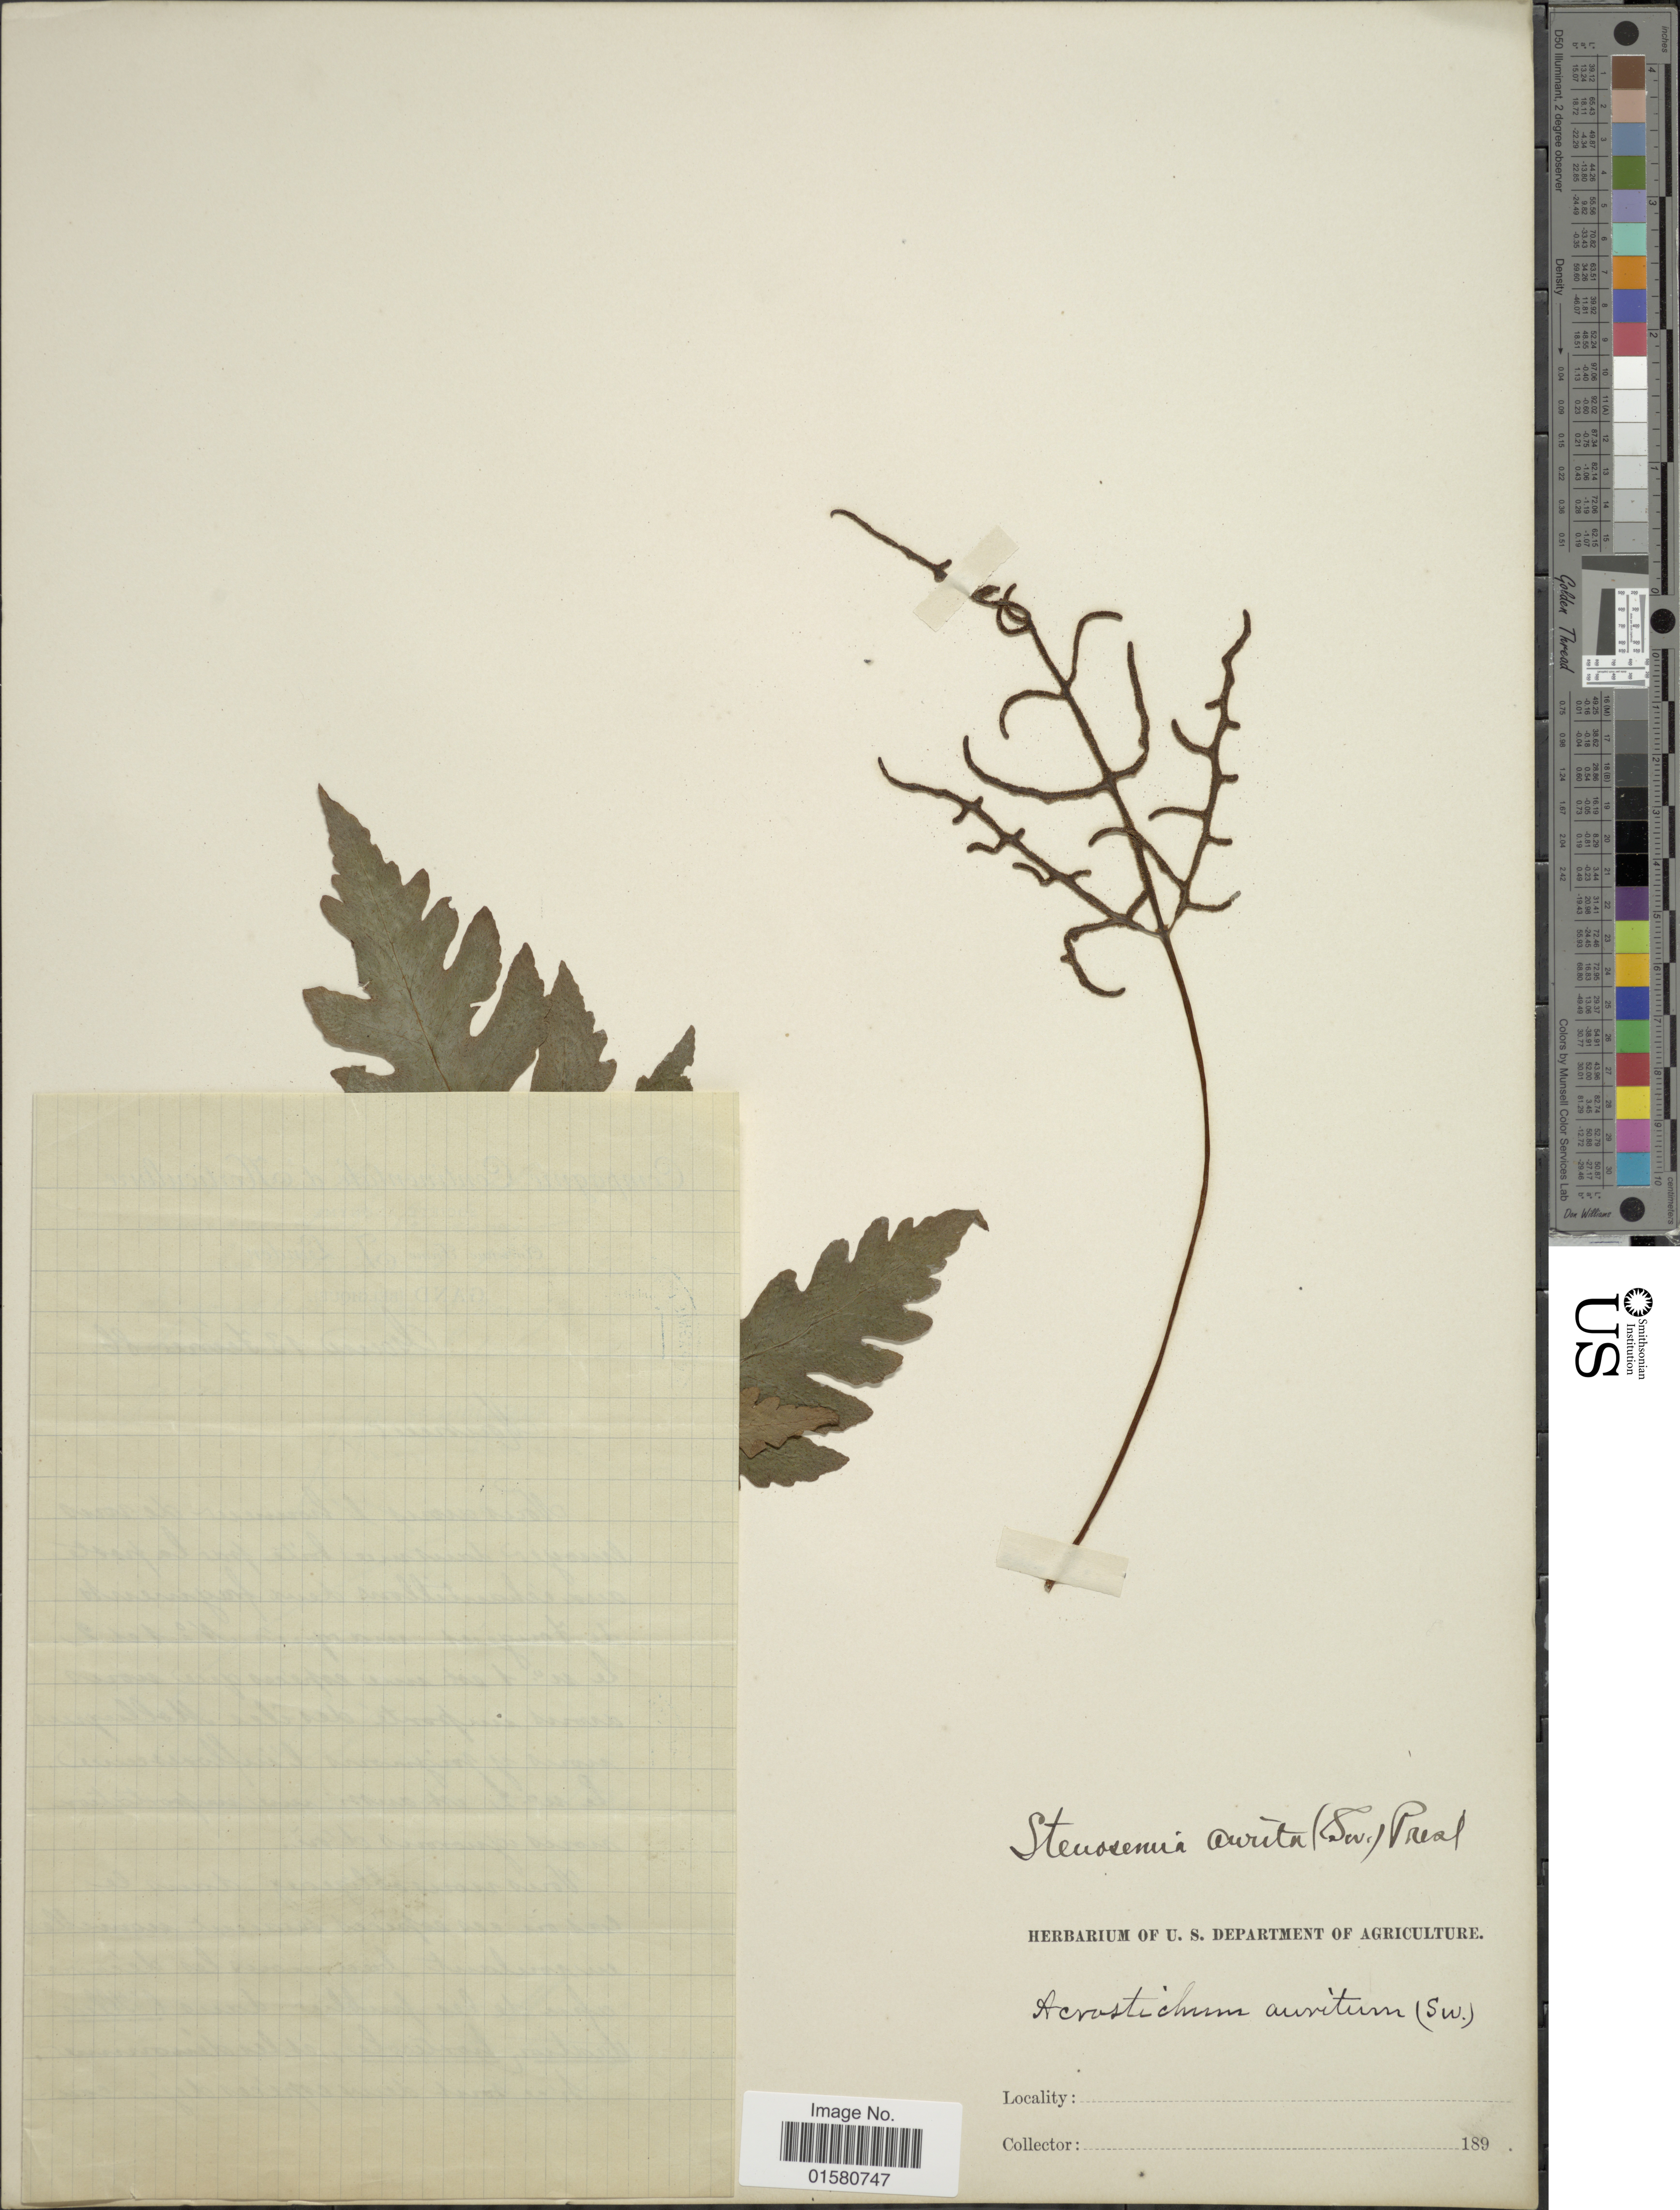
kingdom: Plantae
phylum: Tracheophyta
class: Polypodiopsida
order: Polypodiales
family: Tectariaceae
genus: Tectaria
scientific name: Tectaria aurita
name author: (Sw.) Chandra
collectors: Facchini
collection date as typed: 189